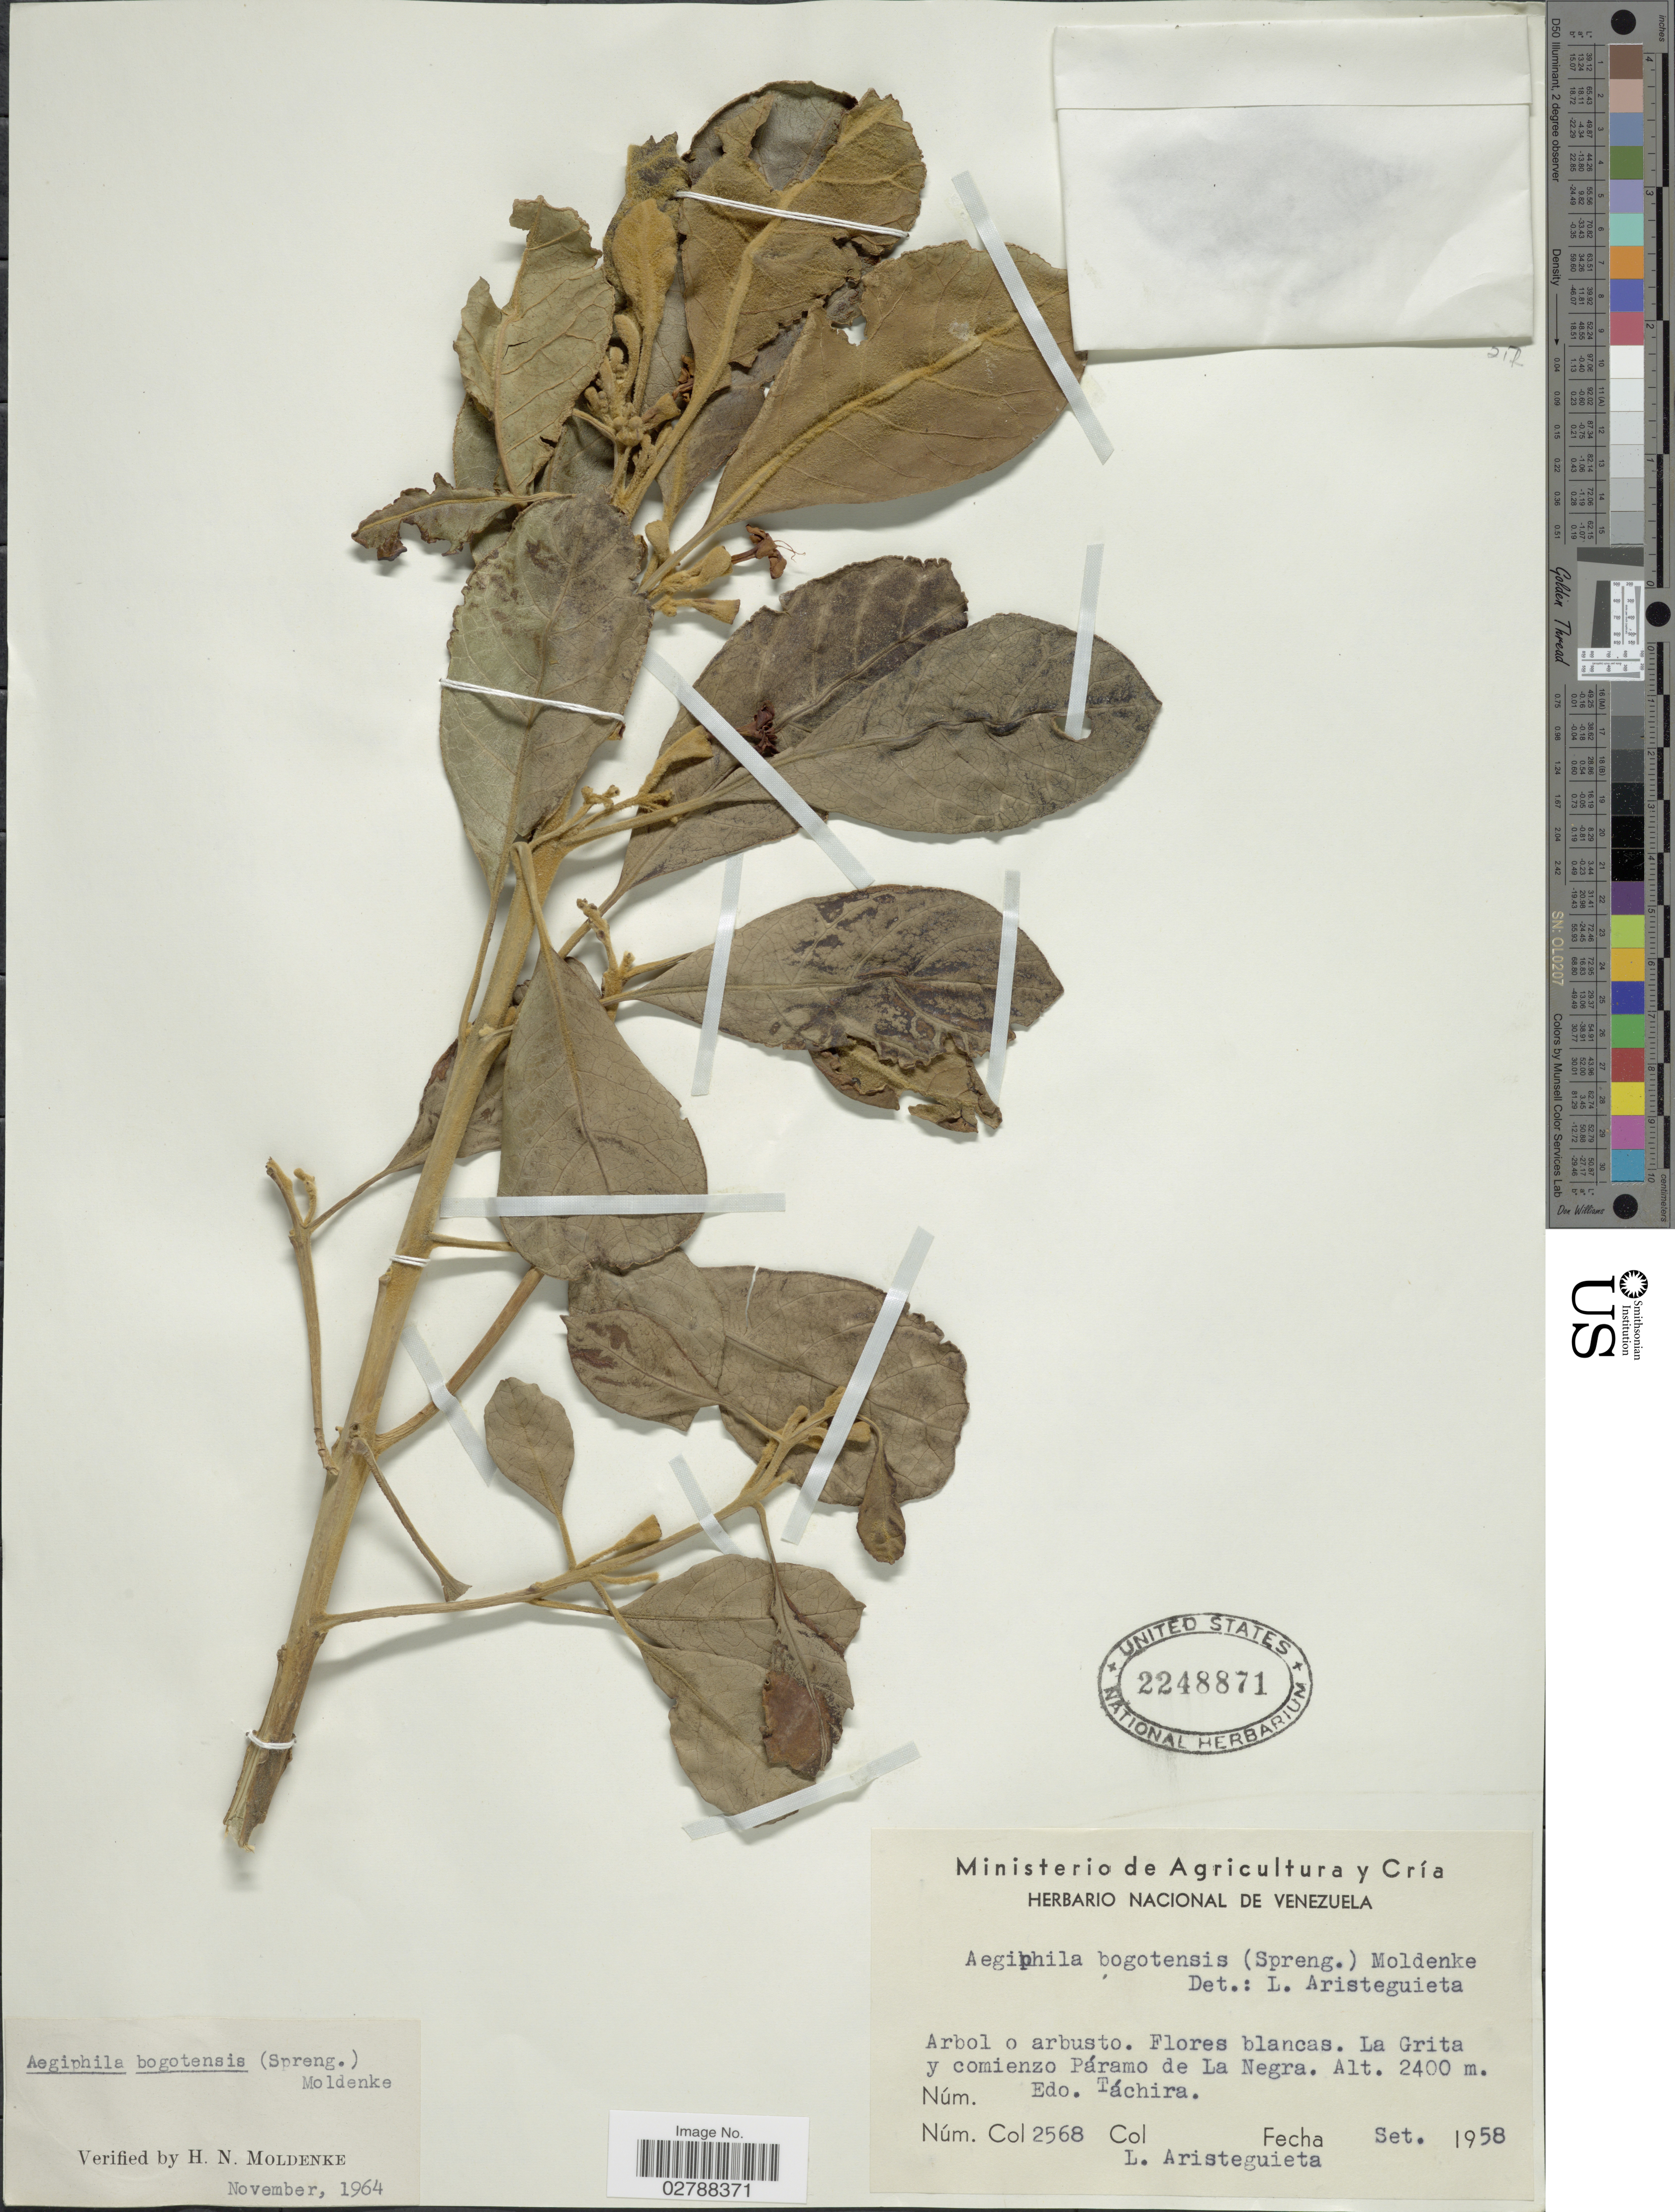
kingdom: Plantae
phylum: Tracheophyta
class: Magnoliopsida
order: Lamiales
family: Lamiaceae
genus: Aegiphila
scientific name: Aegiphila bogotensis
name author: (Spreng.) Moldenke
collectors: L. Aristeguieta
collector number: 2568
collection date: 1958-09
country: Venezuela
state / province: Tachira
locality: La Grita y comienzo Páramo de La Negra, Edo. Táchira.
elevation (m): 2400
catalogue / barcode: US 2248871